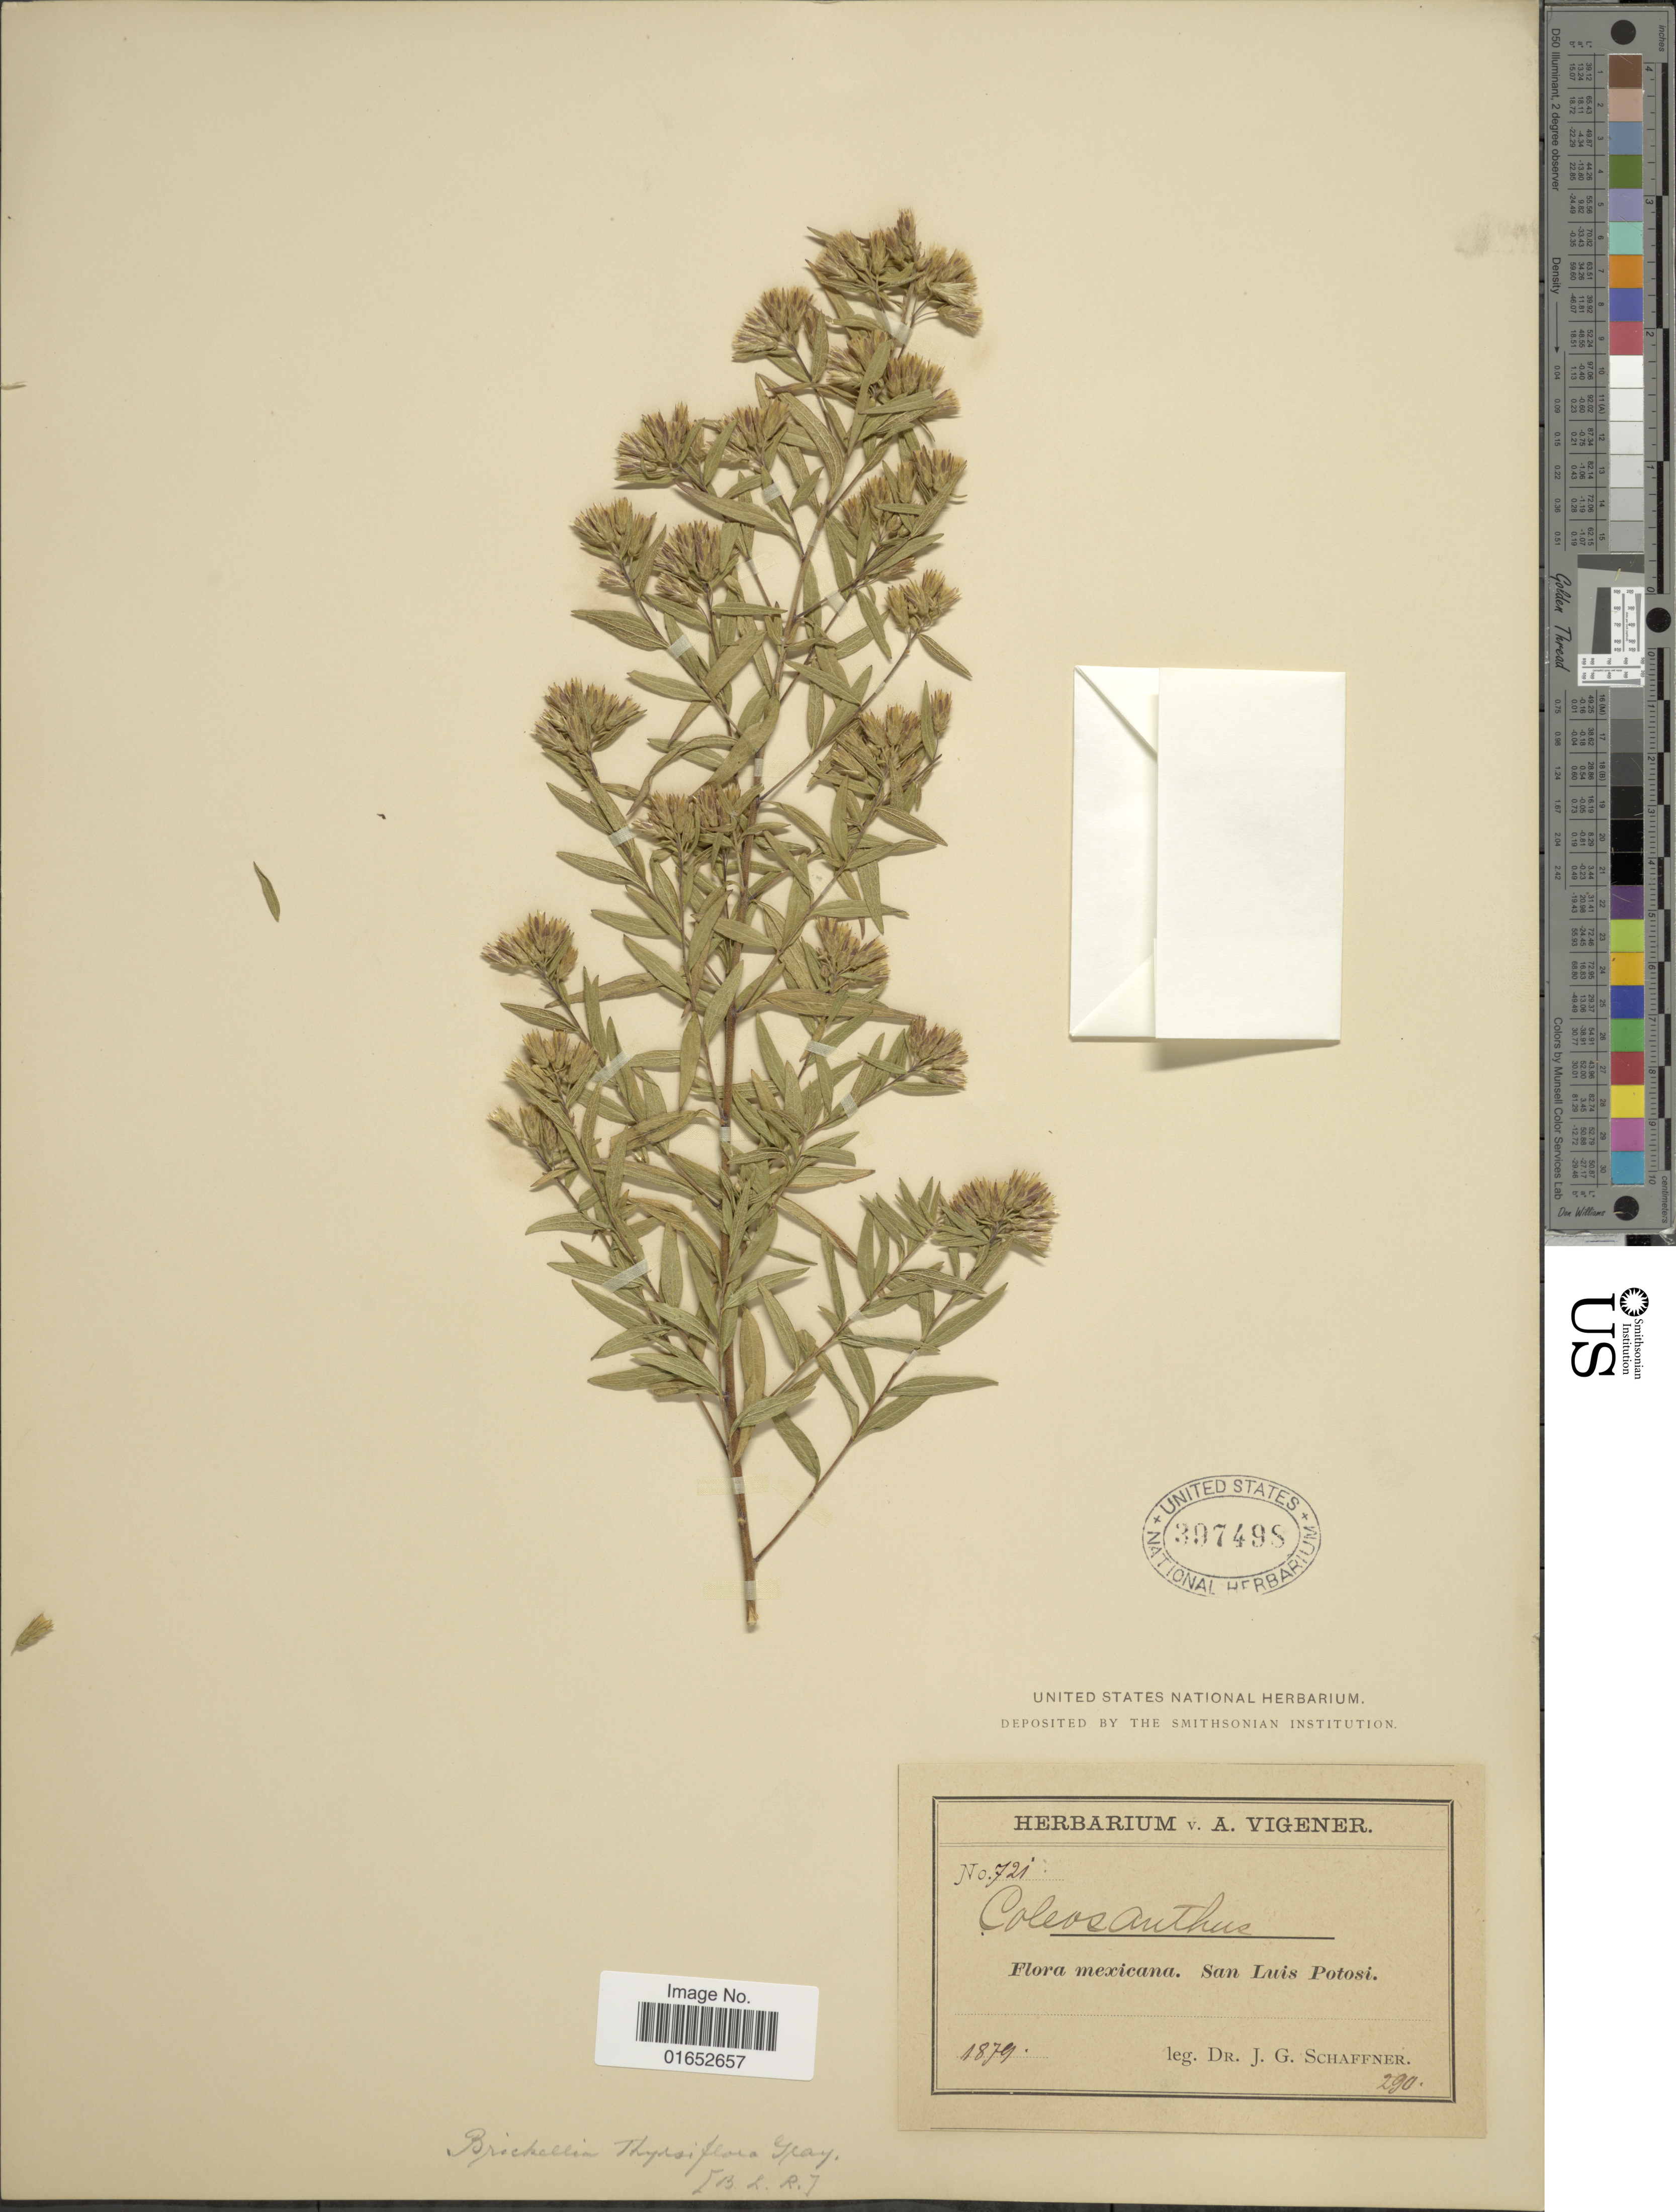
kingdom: Plantae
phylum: Tracheophyta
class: Magnoliopsida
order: Asterales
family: Asteraceae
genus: Asanthus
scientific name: Asanthus thrysiflorus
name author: (A. Gray) R.M. King & H. Rob.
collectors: J. G. Schaffner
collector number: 721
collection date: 1879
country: Mexico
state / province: San Luis Potosí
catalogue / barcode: US 397498